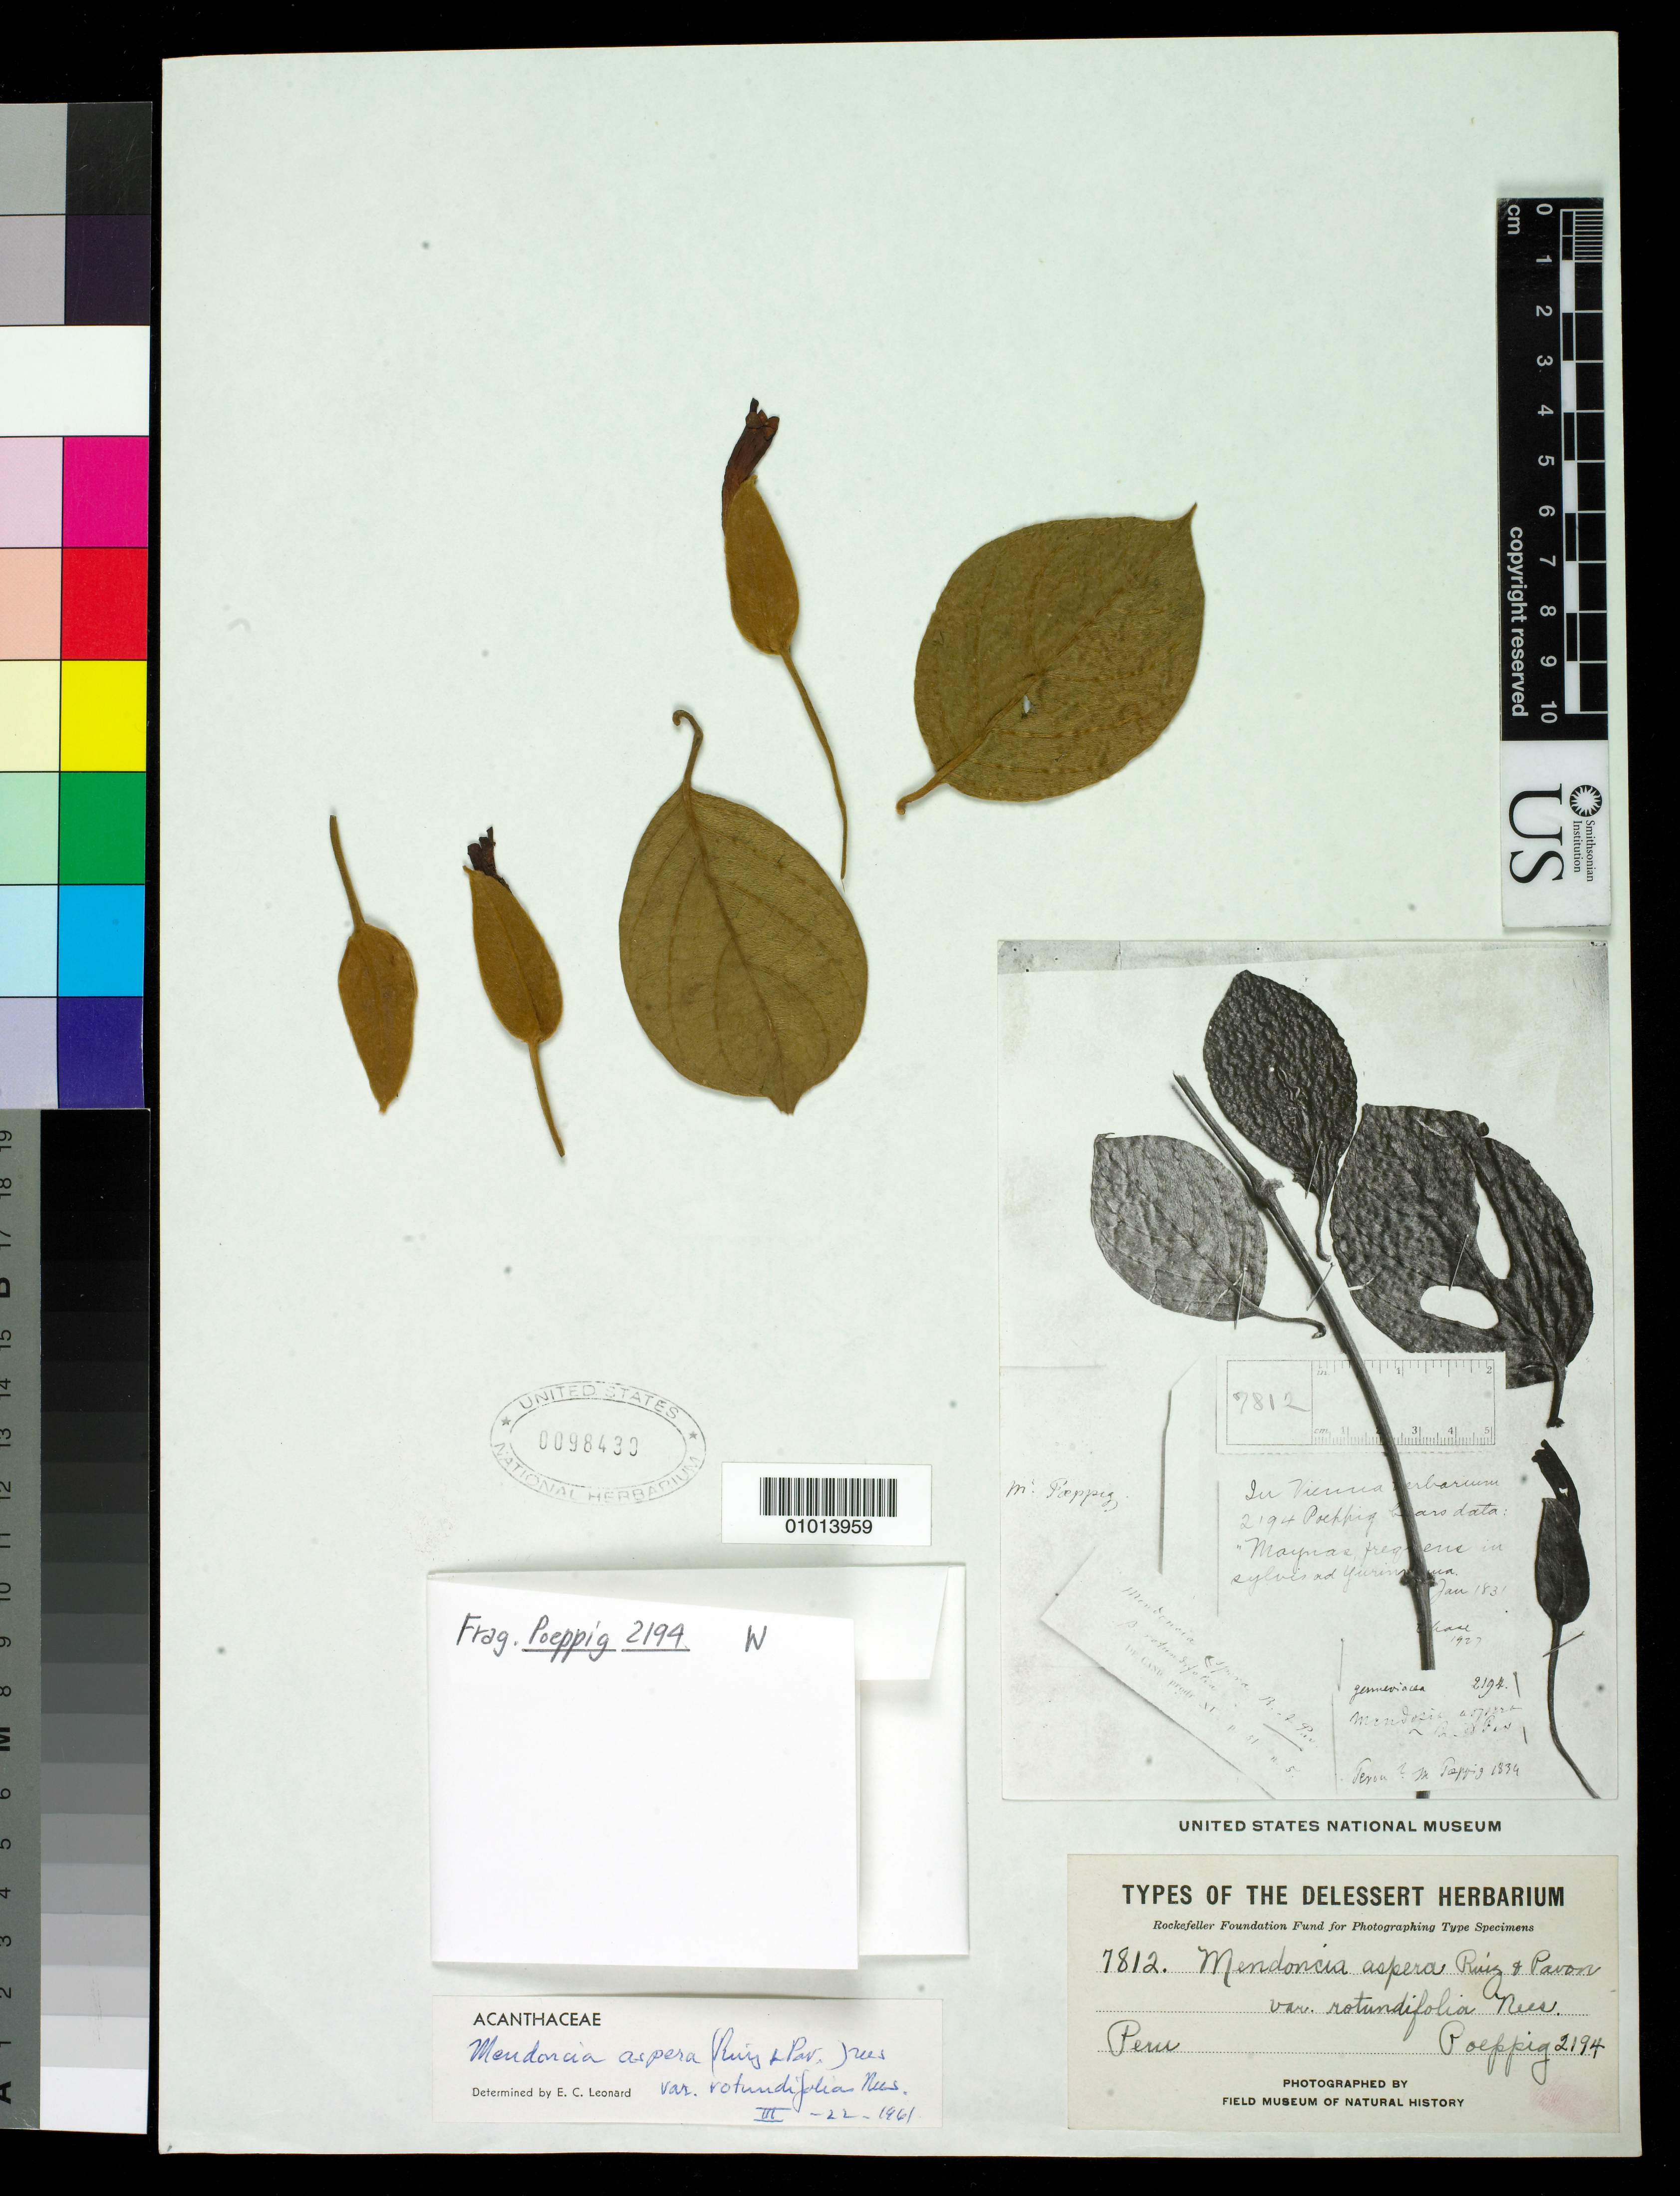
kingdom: Plantae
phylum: Tracheophyta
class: Magnoliopsida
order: Lamiales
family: Acanthaceae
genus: Mendoncia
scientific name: Mendoncia aspera var. rotundifolia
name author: (Poepp. & Endl.) Nees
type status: Syntype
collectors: E. F. Poeppig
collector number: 2194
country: Peru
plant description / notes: Photograph and fragmentary material of type specimen ex herb. Delessert.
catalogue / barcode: US 98430